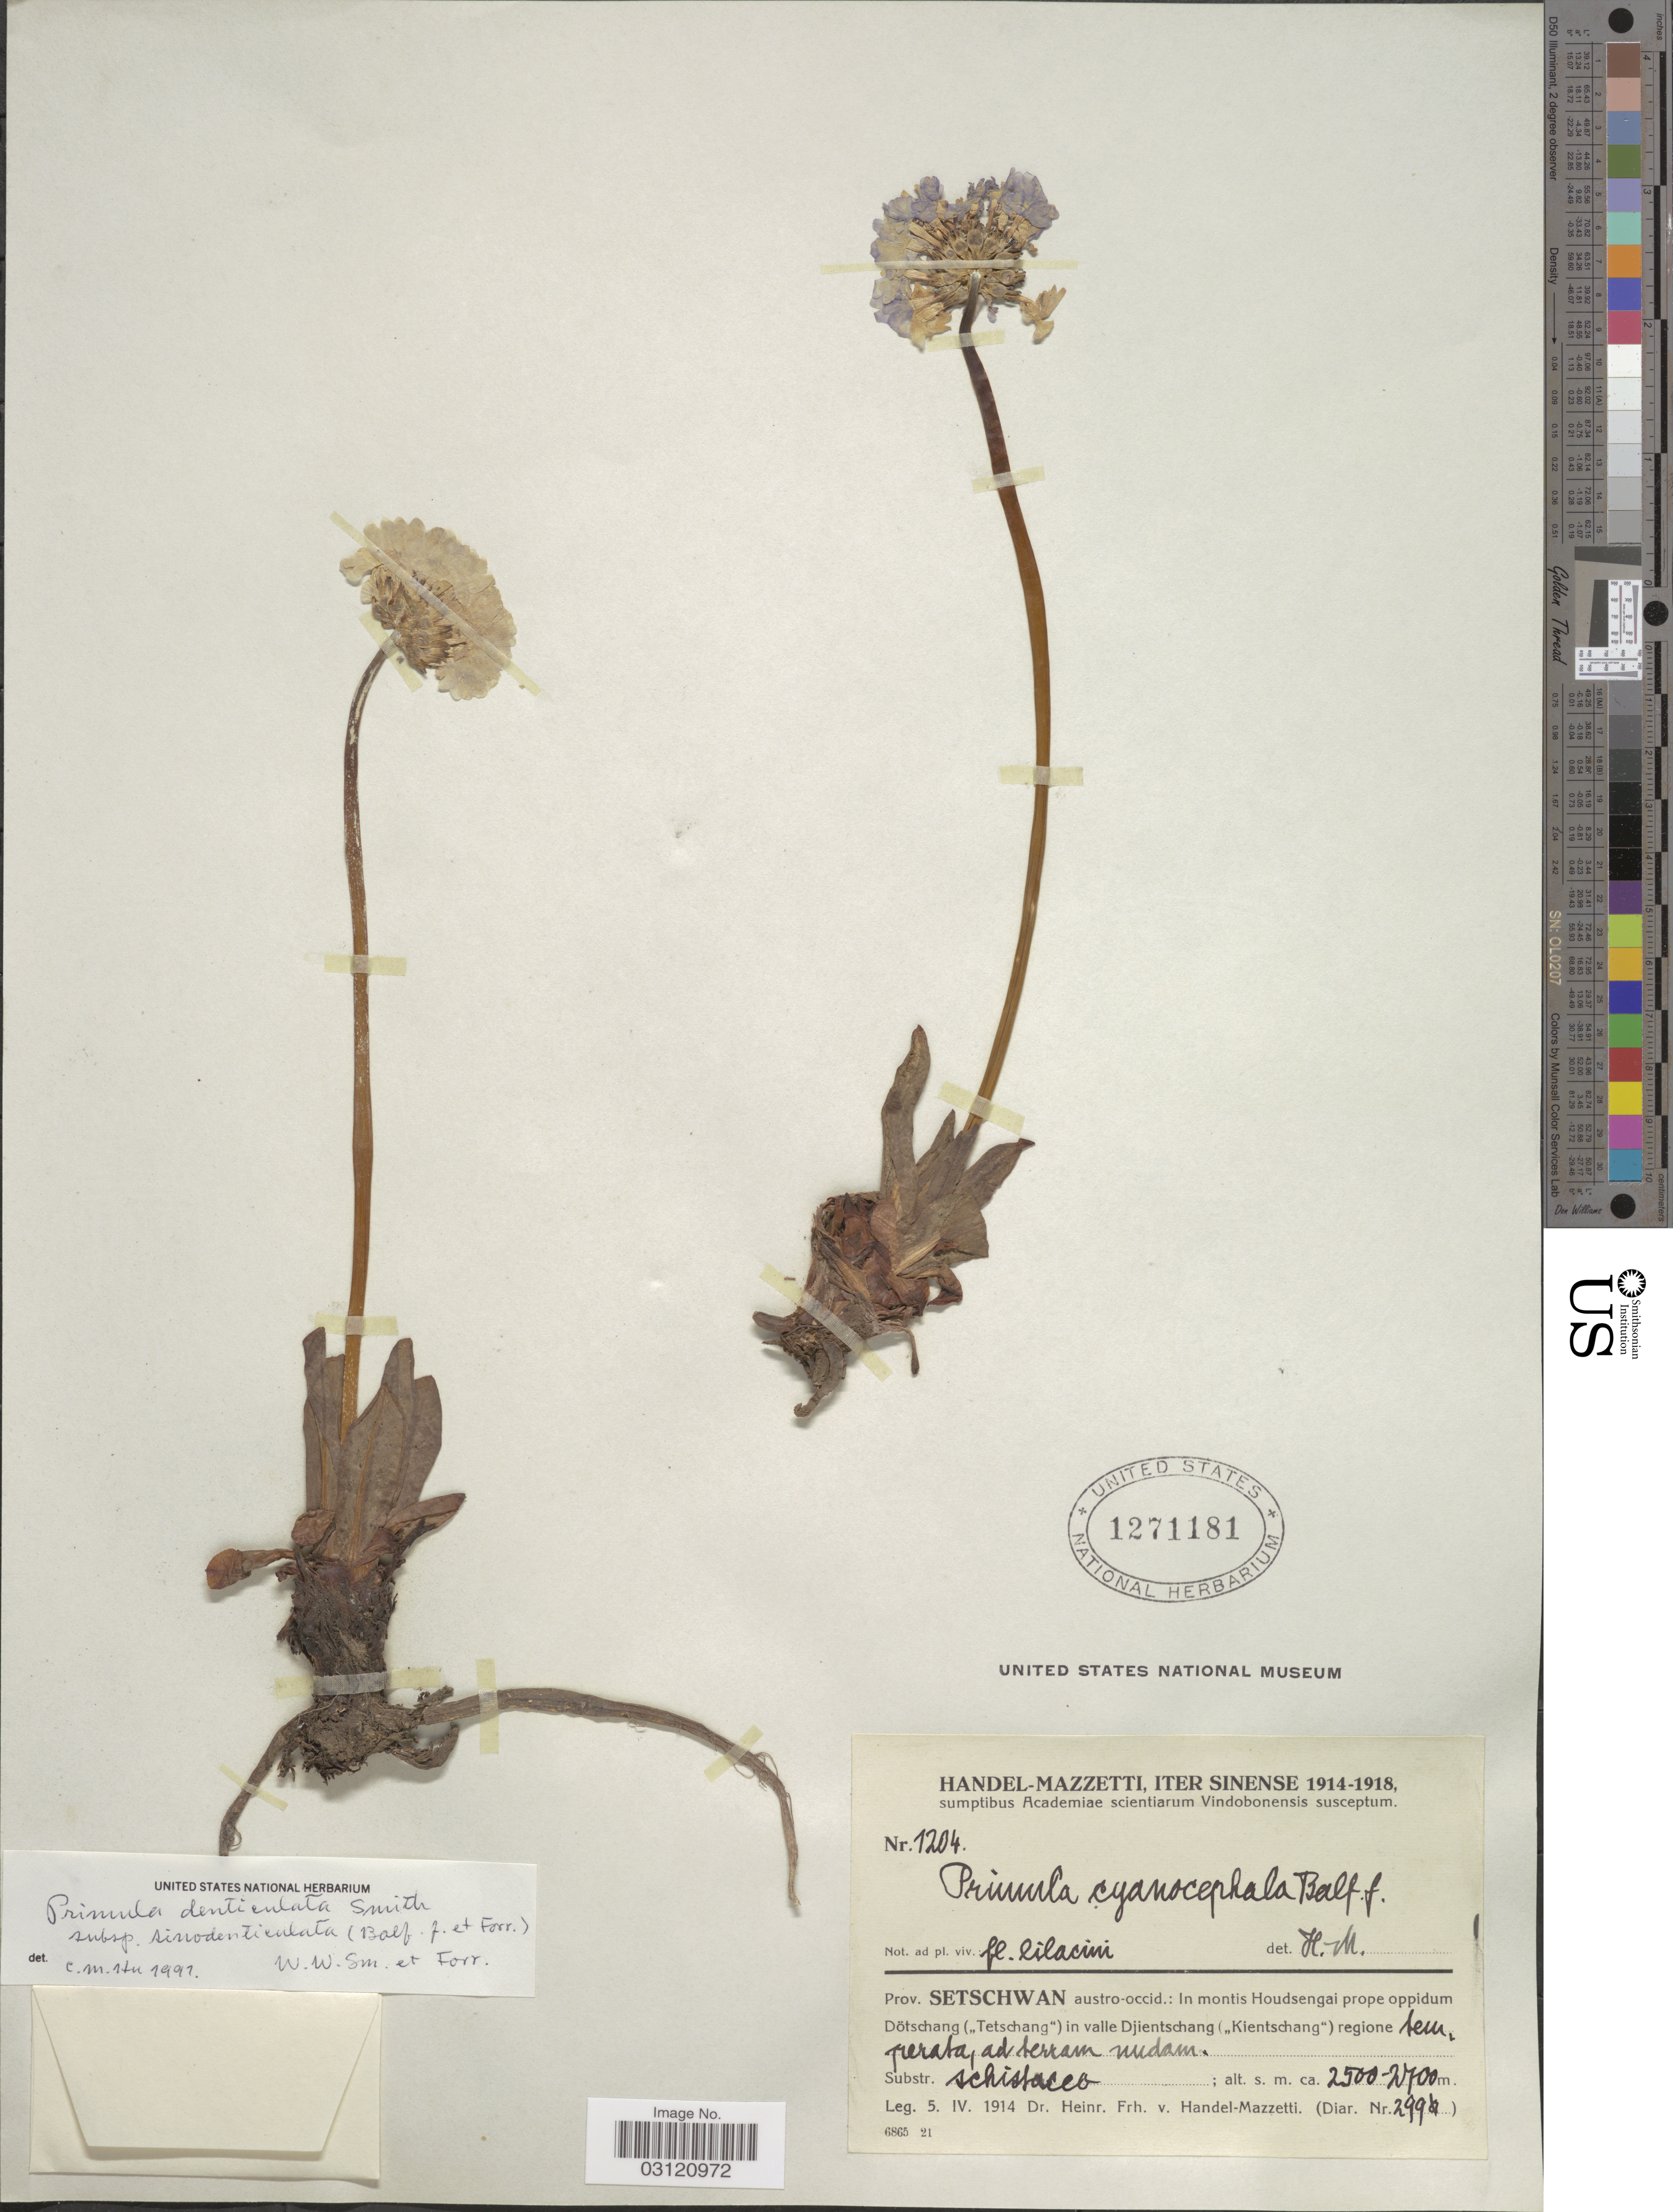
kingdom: Plantae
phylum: Tracheophyta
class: Magnoliopsida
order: Ericales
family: Primulaceae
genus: Primula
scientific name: Primula denticulata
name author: Sm.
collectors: H. Handel-Mazzetti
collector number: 1204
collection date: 1914-04-05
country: China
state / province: Sichuan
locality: Prov. Setchwan austro-occid.: In montis Houdsengai prope oppidum Dötschang ("tetschang') in valle Djientschang ("Kientschang') regione semperata, ad terram nudam.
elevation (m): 2500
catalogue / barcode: US 1271181